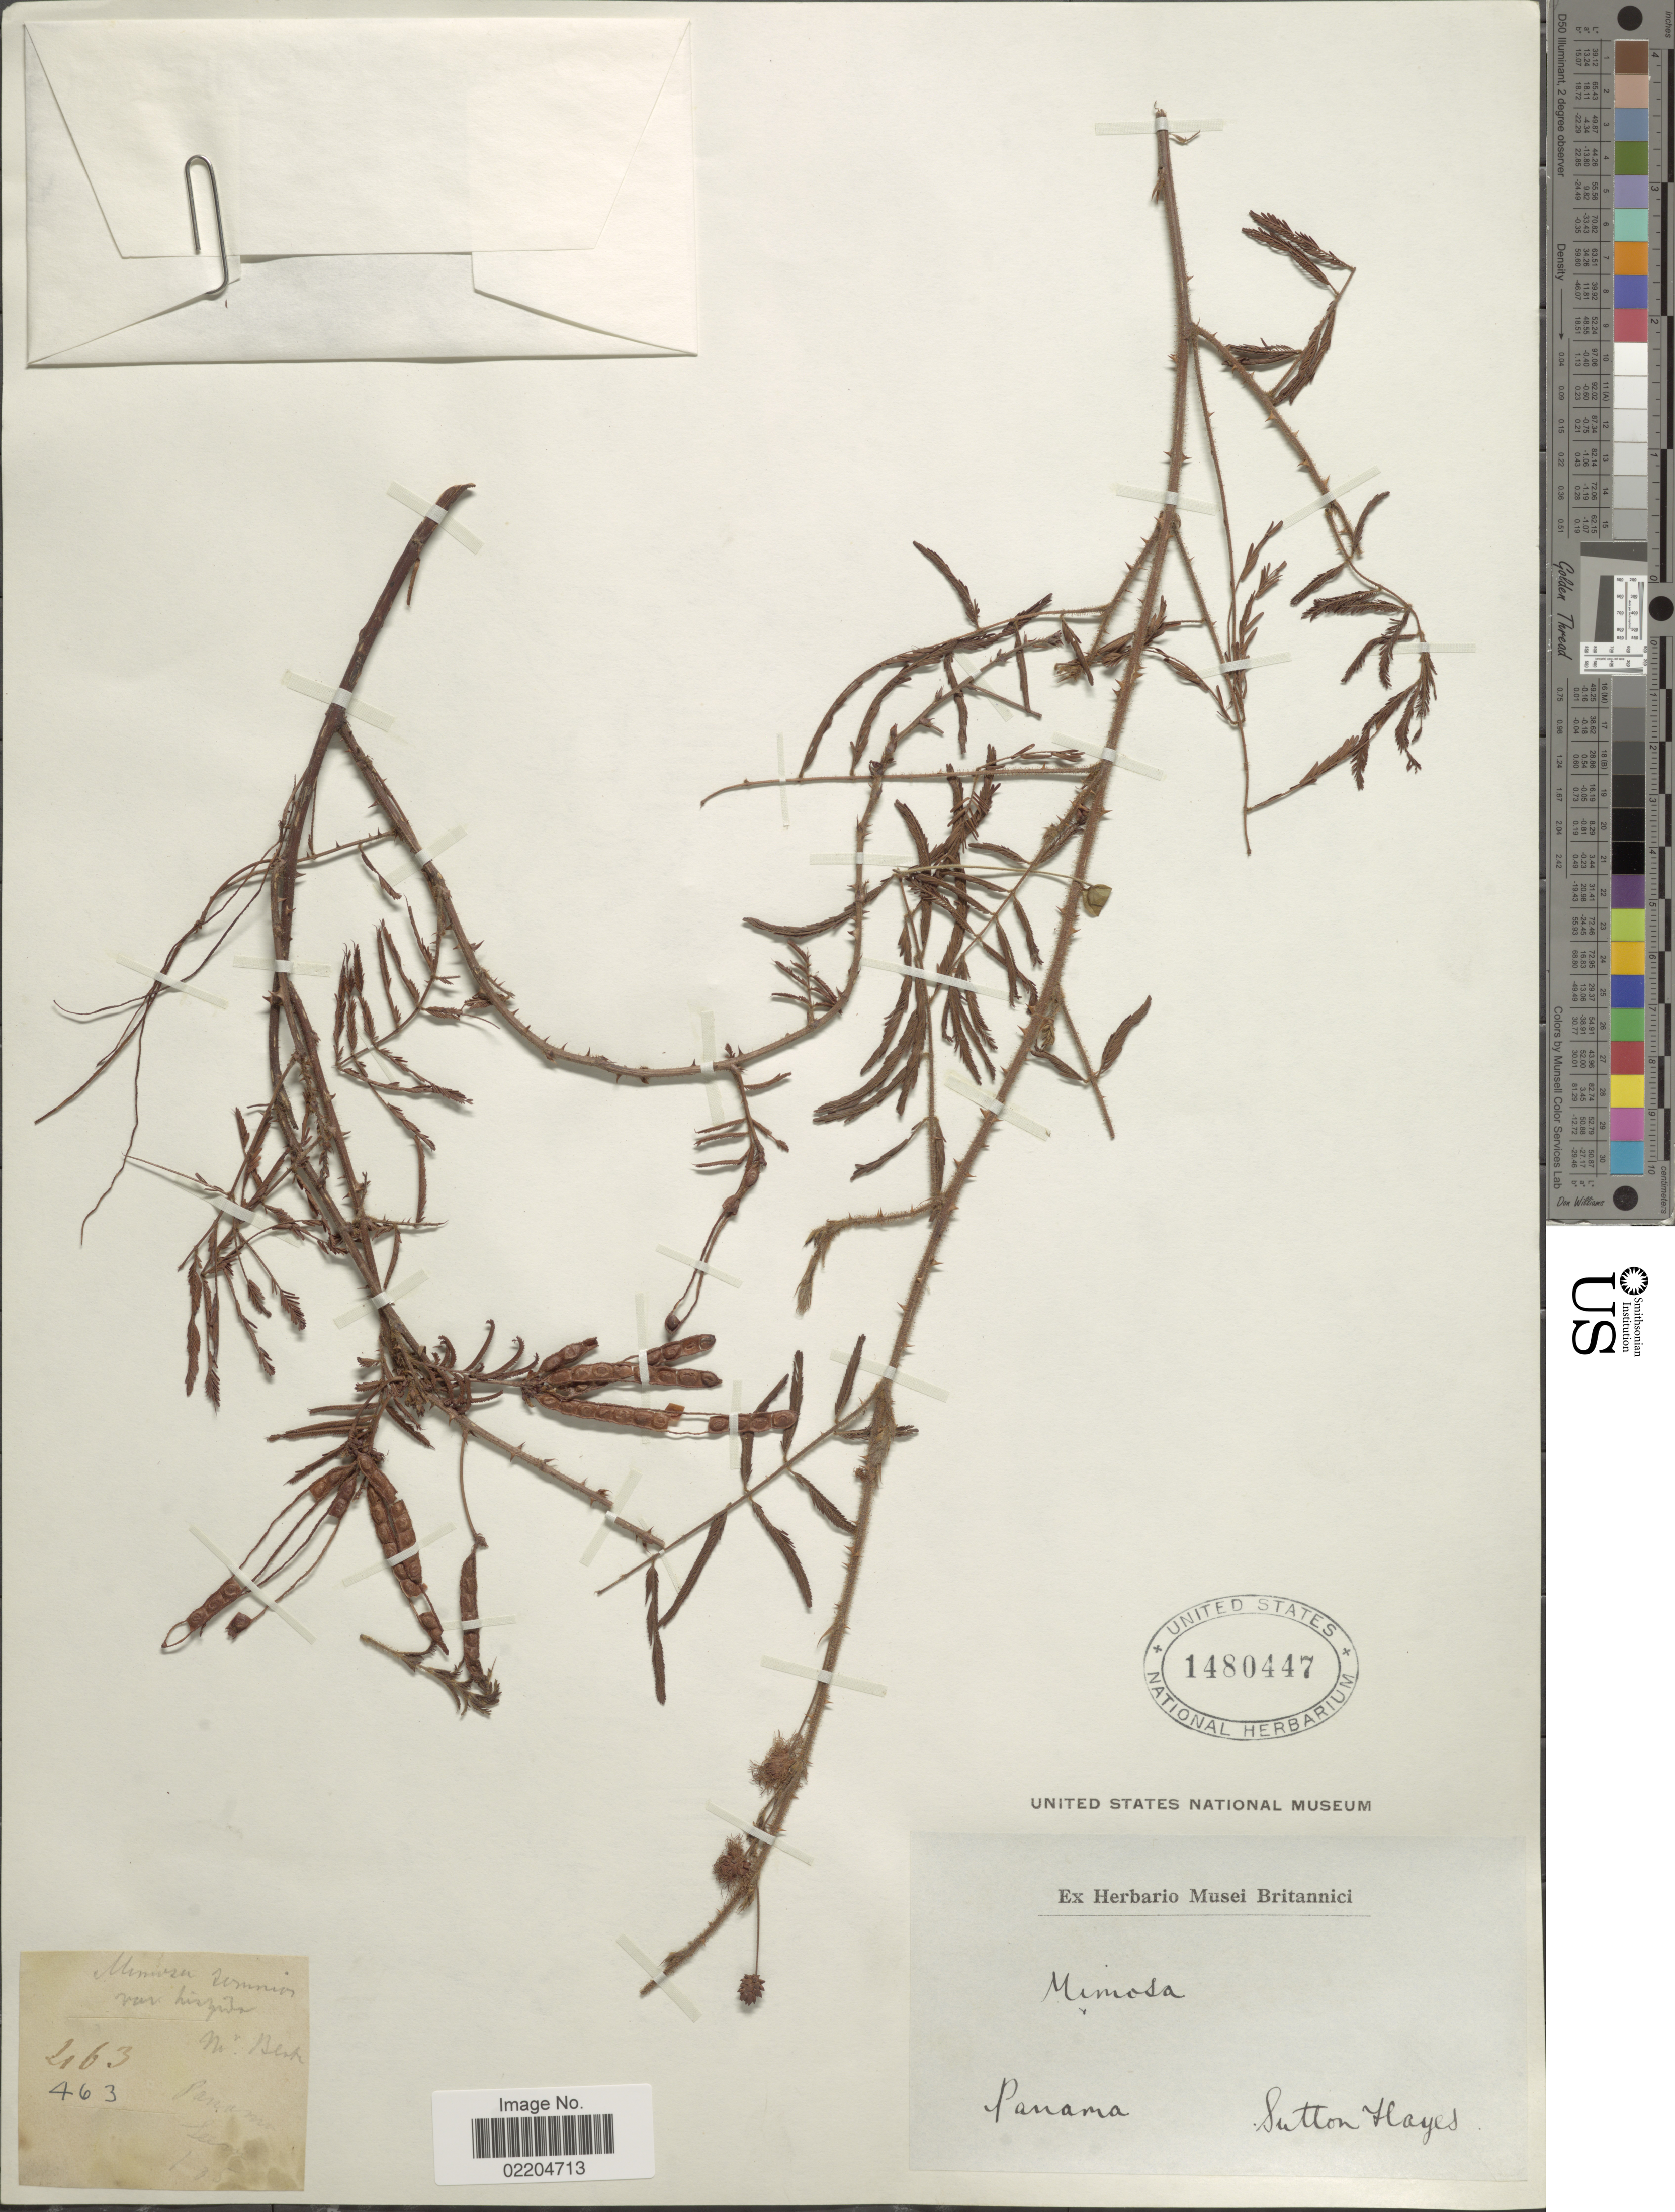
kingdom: Plantae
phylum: Tracheophyta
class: Magnoliopsida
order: Fabales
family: Fabaceae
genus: Mimosa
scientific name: Mimosa somnians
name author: Humb. & Bonpl. ex Willd.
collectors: S. Hayes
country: Panama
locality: Panama.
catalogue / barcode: US 1480447